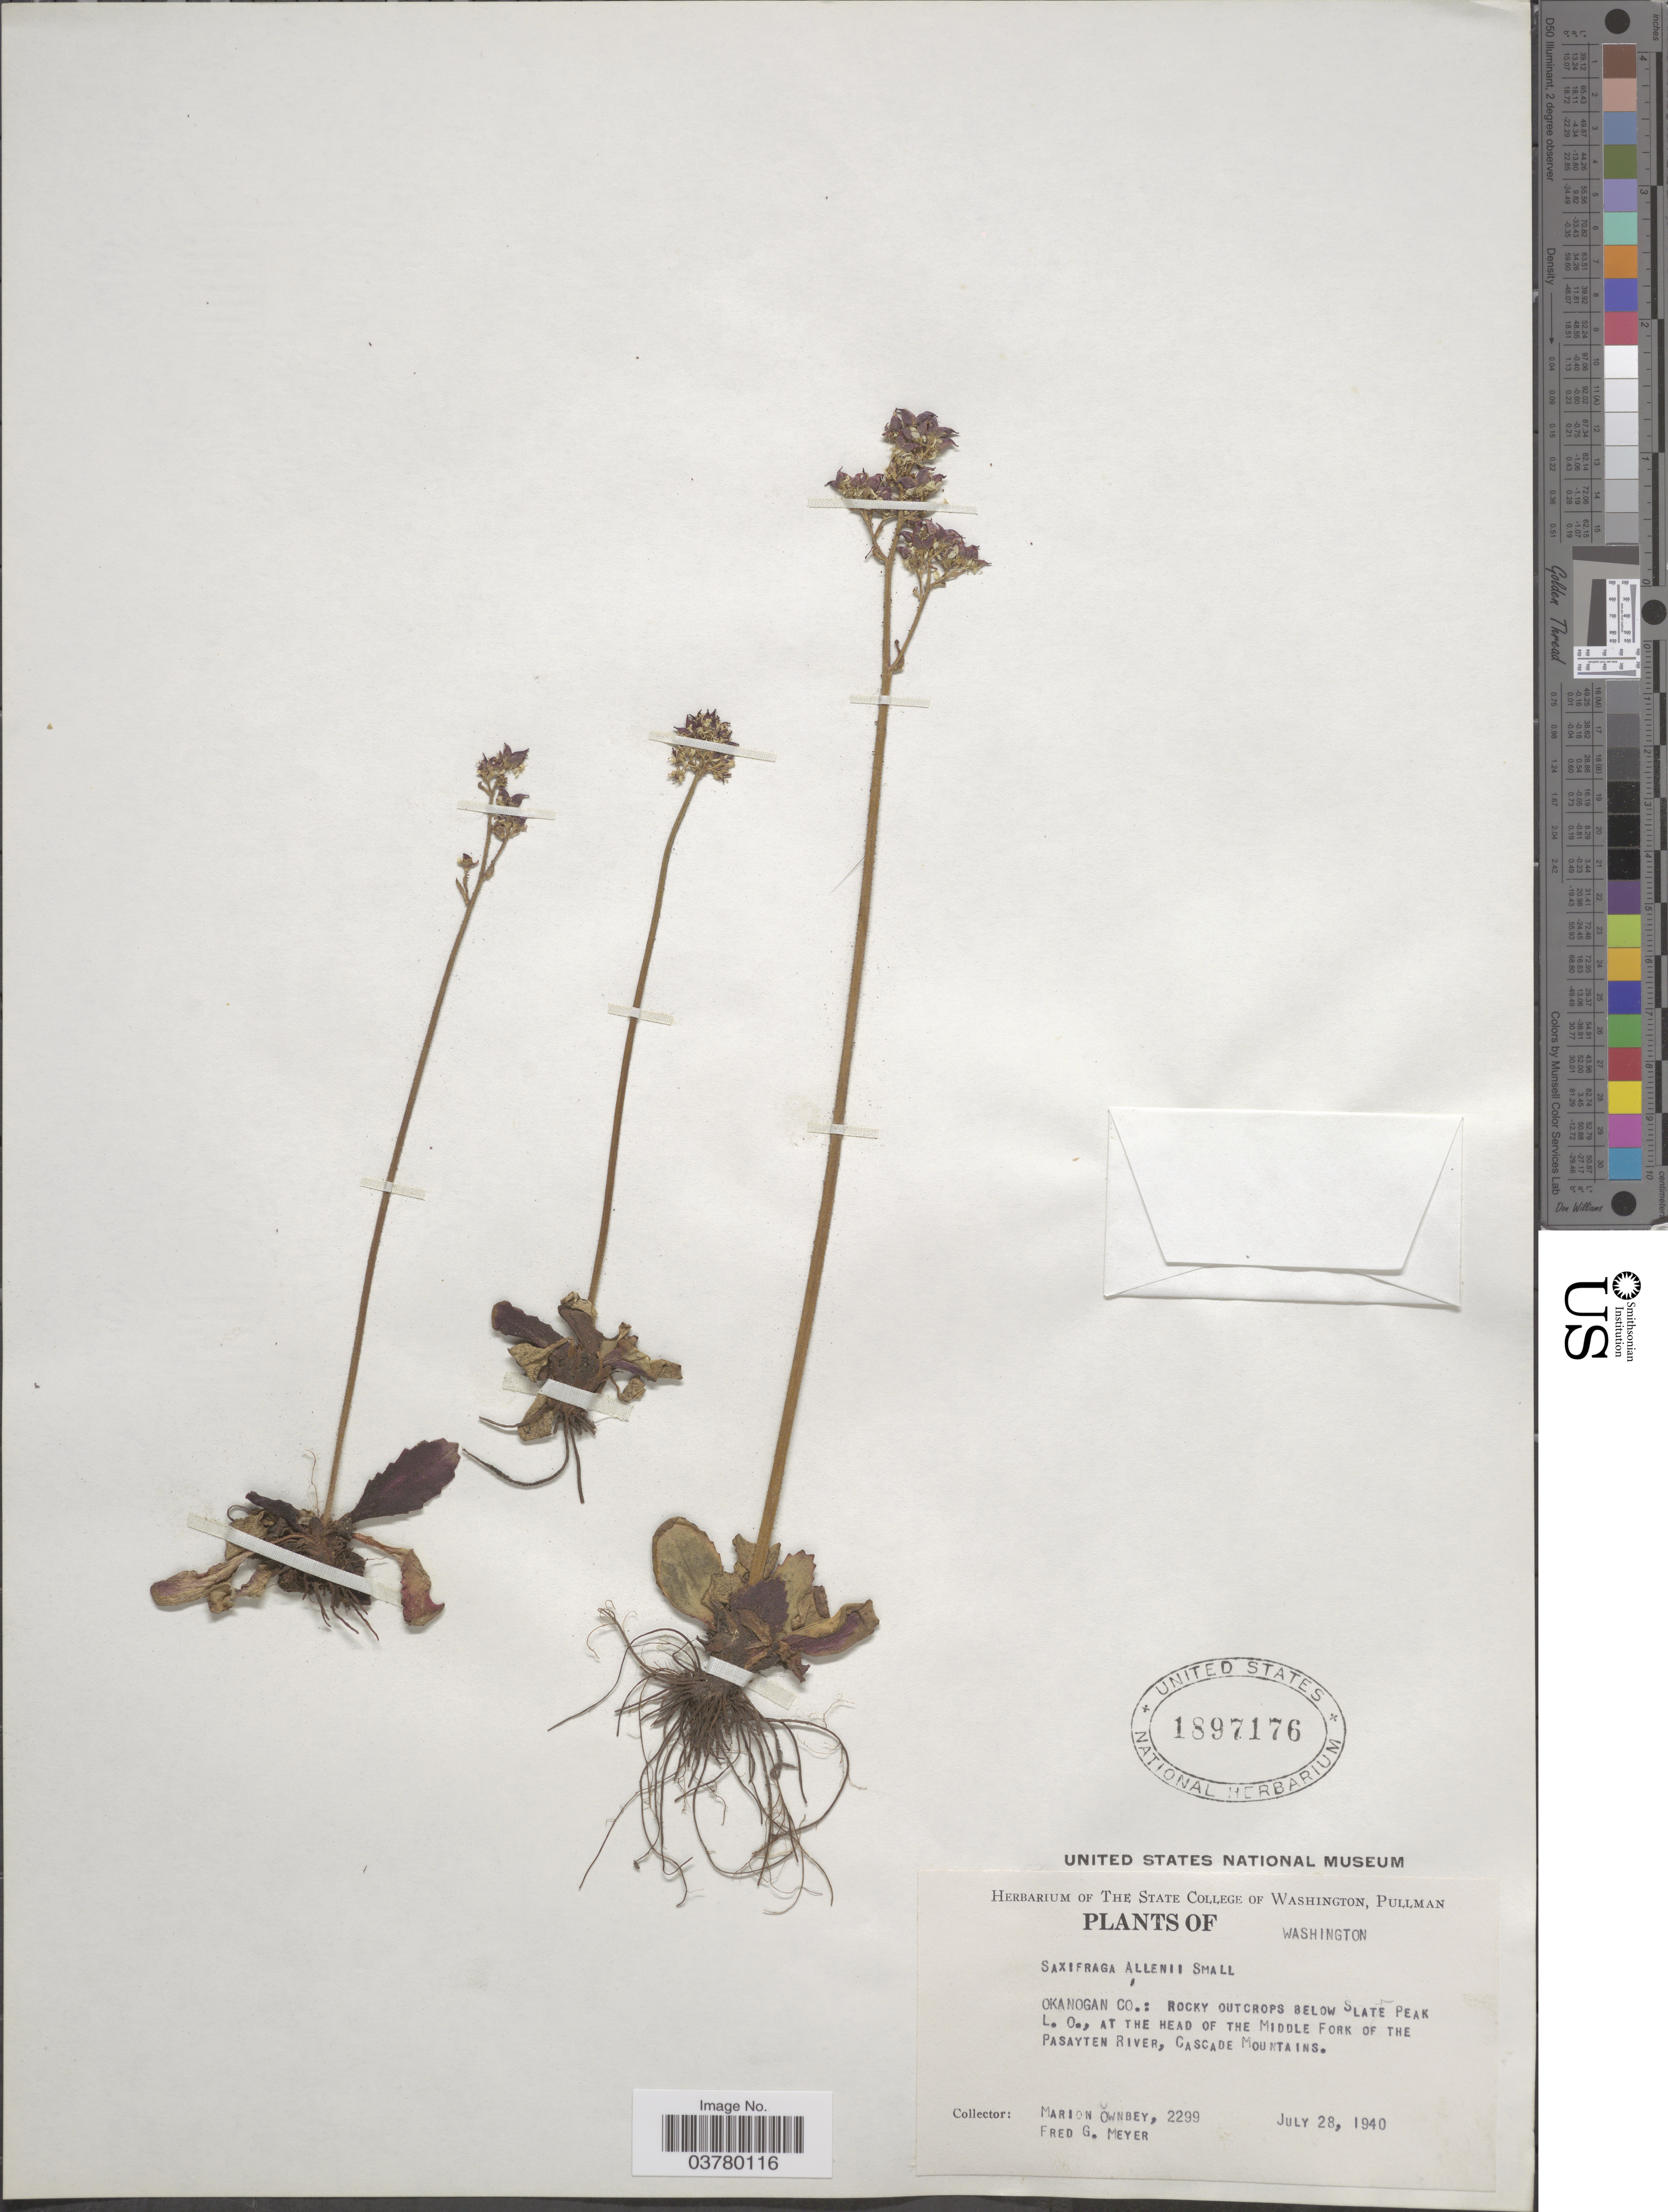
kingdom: Plantae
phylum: Tracheophyta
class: Magnoliopsida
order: Saxifragales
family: Saxifragaceae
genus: Micranthes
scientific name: Micranthes occidentalis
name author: (S. Watson) Small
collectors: M. Ownbey & F. G. Meyer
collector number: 2299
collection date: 1940-07-28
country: United States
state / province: Washington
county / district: Okanogan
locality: Okanogan Co.: Rocky outcrops below Slate Peak L. O., at the head of the Middle Fork of the Pasayten River, Cascade Mountains.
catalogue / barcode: US 1897176